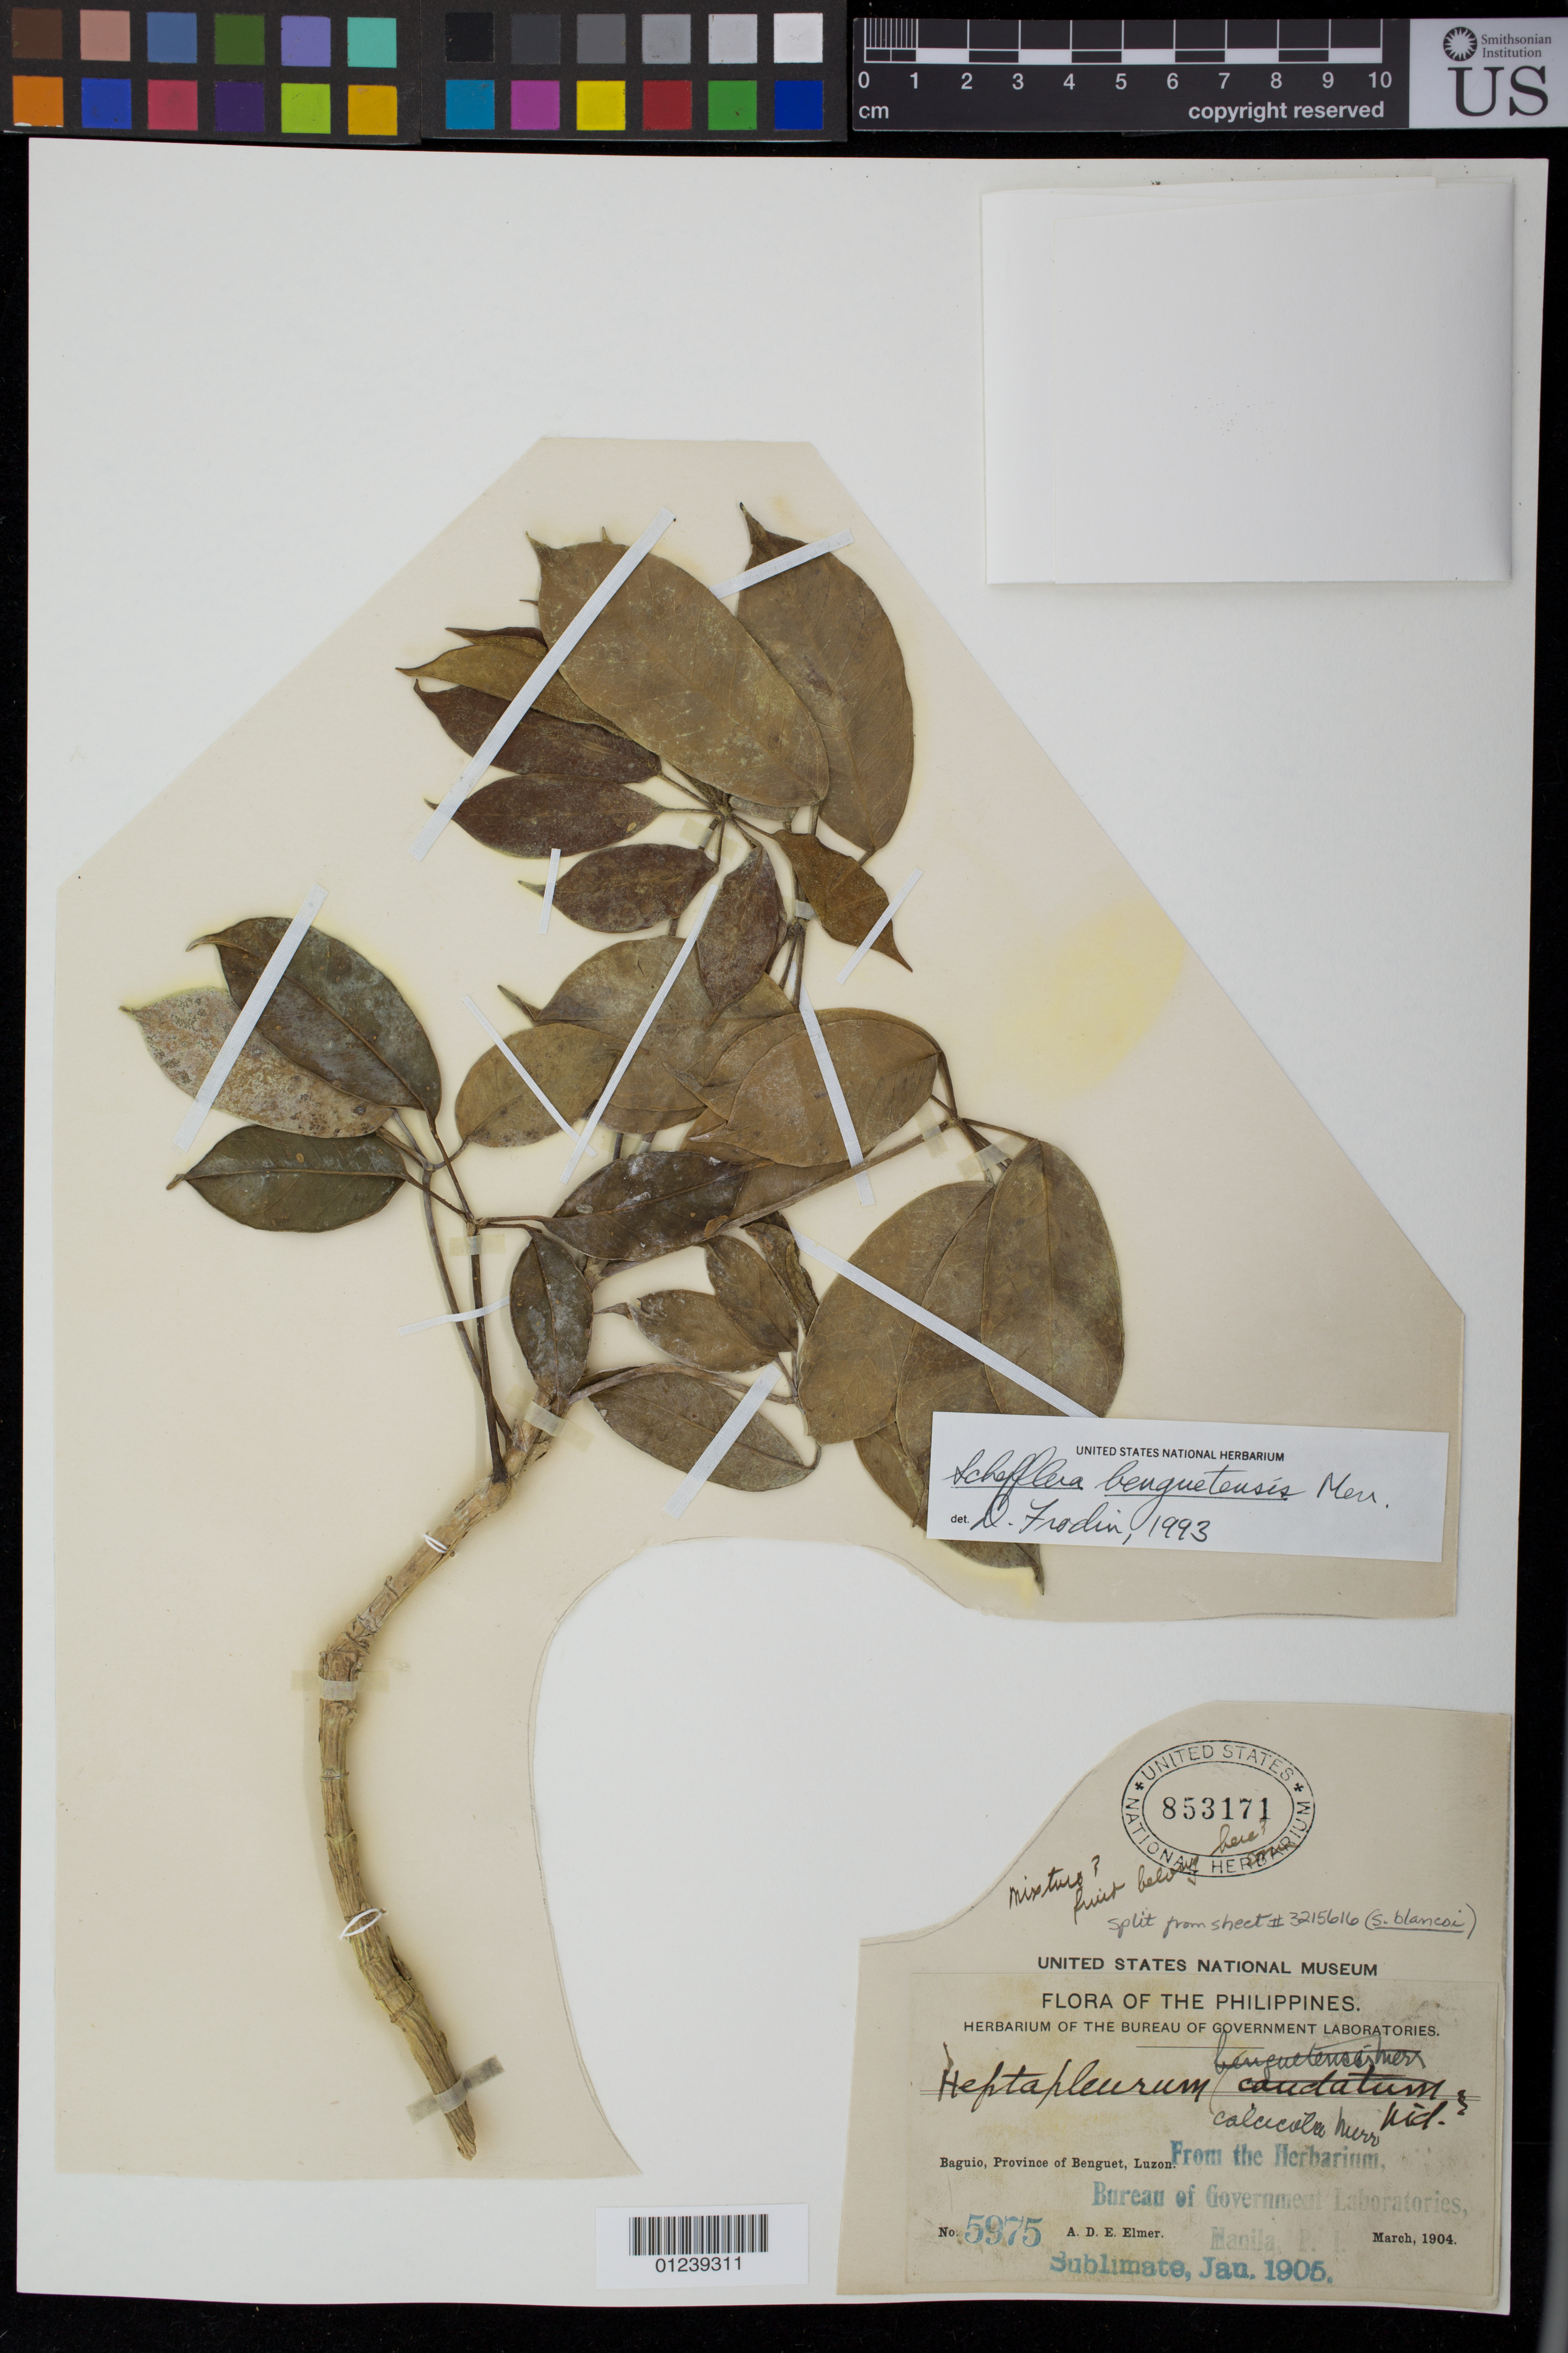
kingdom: Plantae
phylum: Tracheophyta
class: Magnoliopsida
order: Apiales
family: Araliaceae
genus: Schefflera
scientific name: Schefflera benguetensis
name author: Merr.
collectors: A. D. E. Elmer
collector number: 5975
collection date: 1904-03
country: Philippines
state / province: Cordillera (Administrative Region)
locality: Baguio, Province of Benguet, Luzon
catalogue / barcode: US 853171